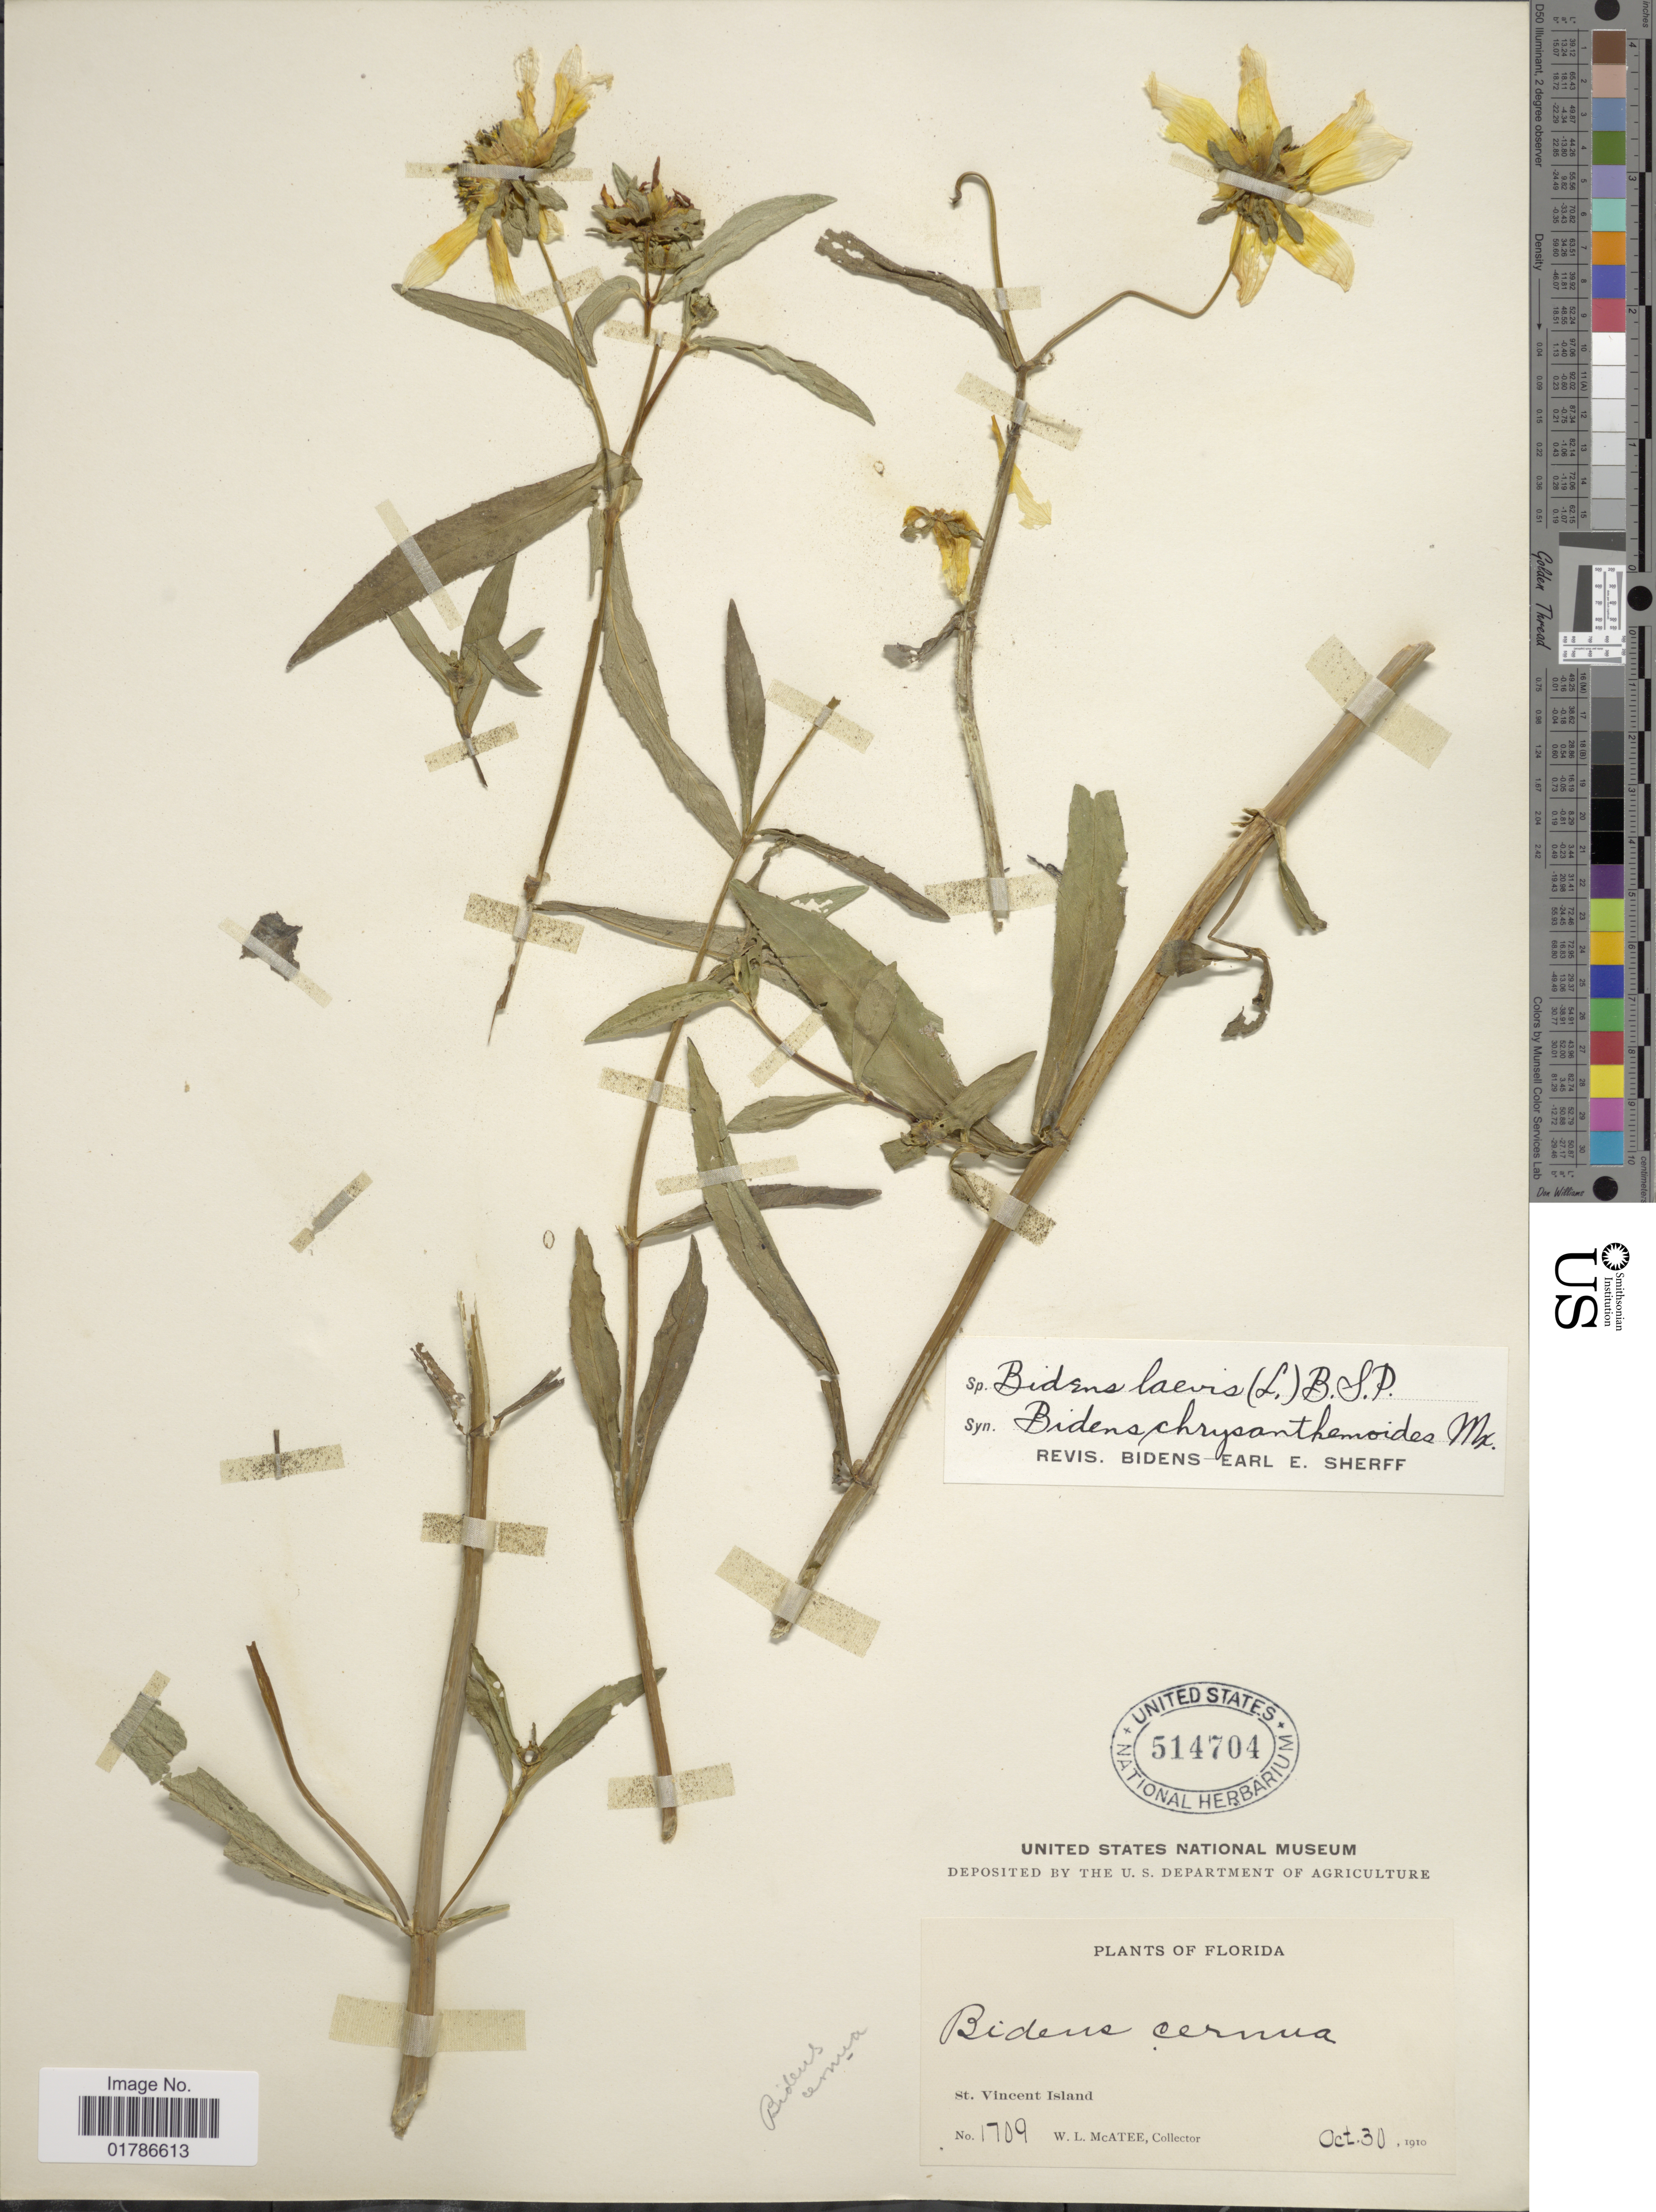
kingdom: Plantae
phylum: Tracheophyta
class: Magnoliopsida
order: Asterales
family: Asteraceae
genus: Bidens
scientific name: Bidens laevis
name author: (L.) Britton, Stearns & Poggenb.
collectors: W. McAtee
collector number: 1709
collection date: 1910-10-30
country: United States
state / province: Florida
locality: St. Vincent Island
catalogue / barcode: US 514704